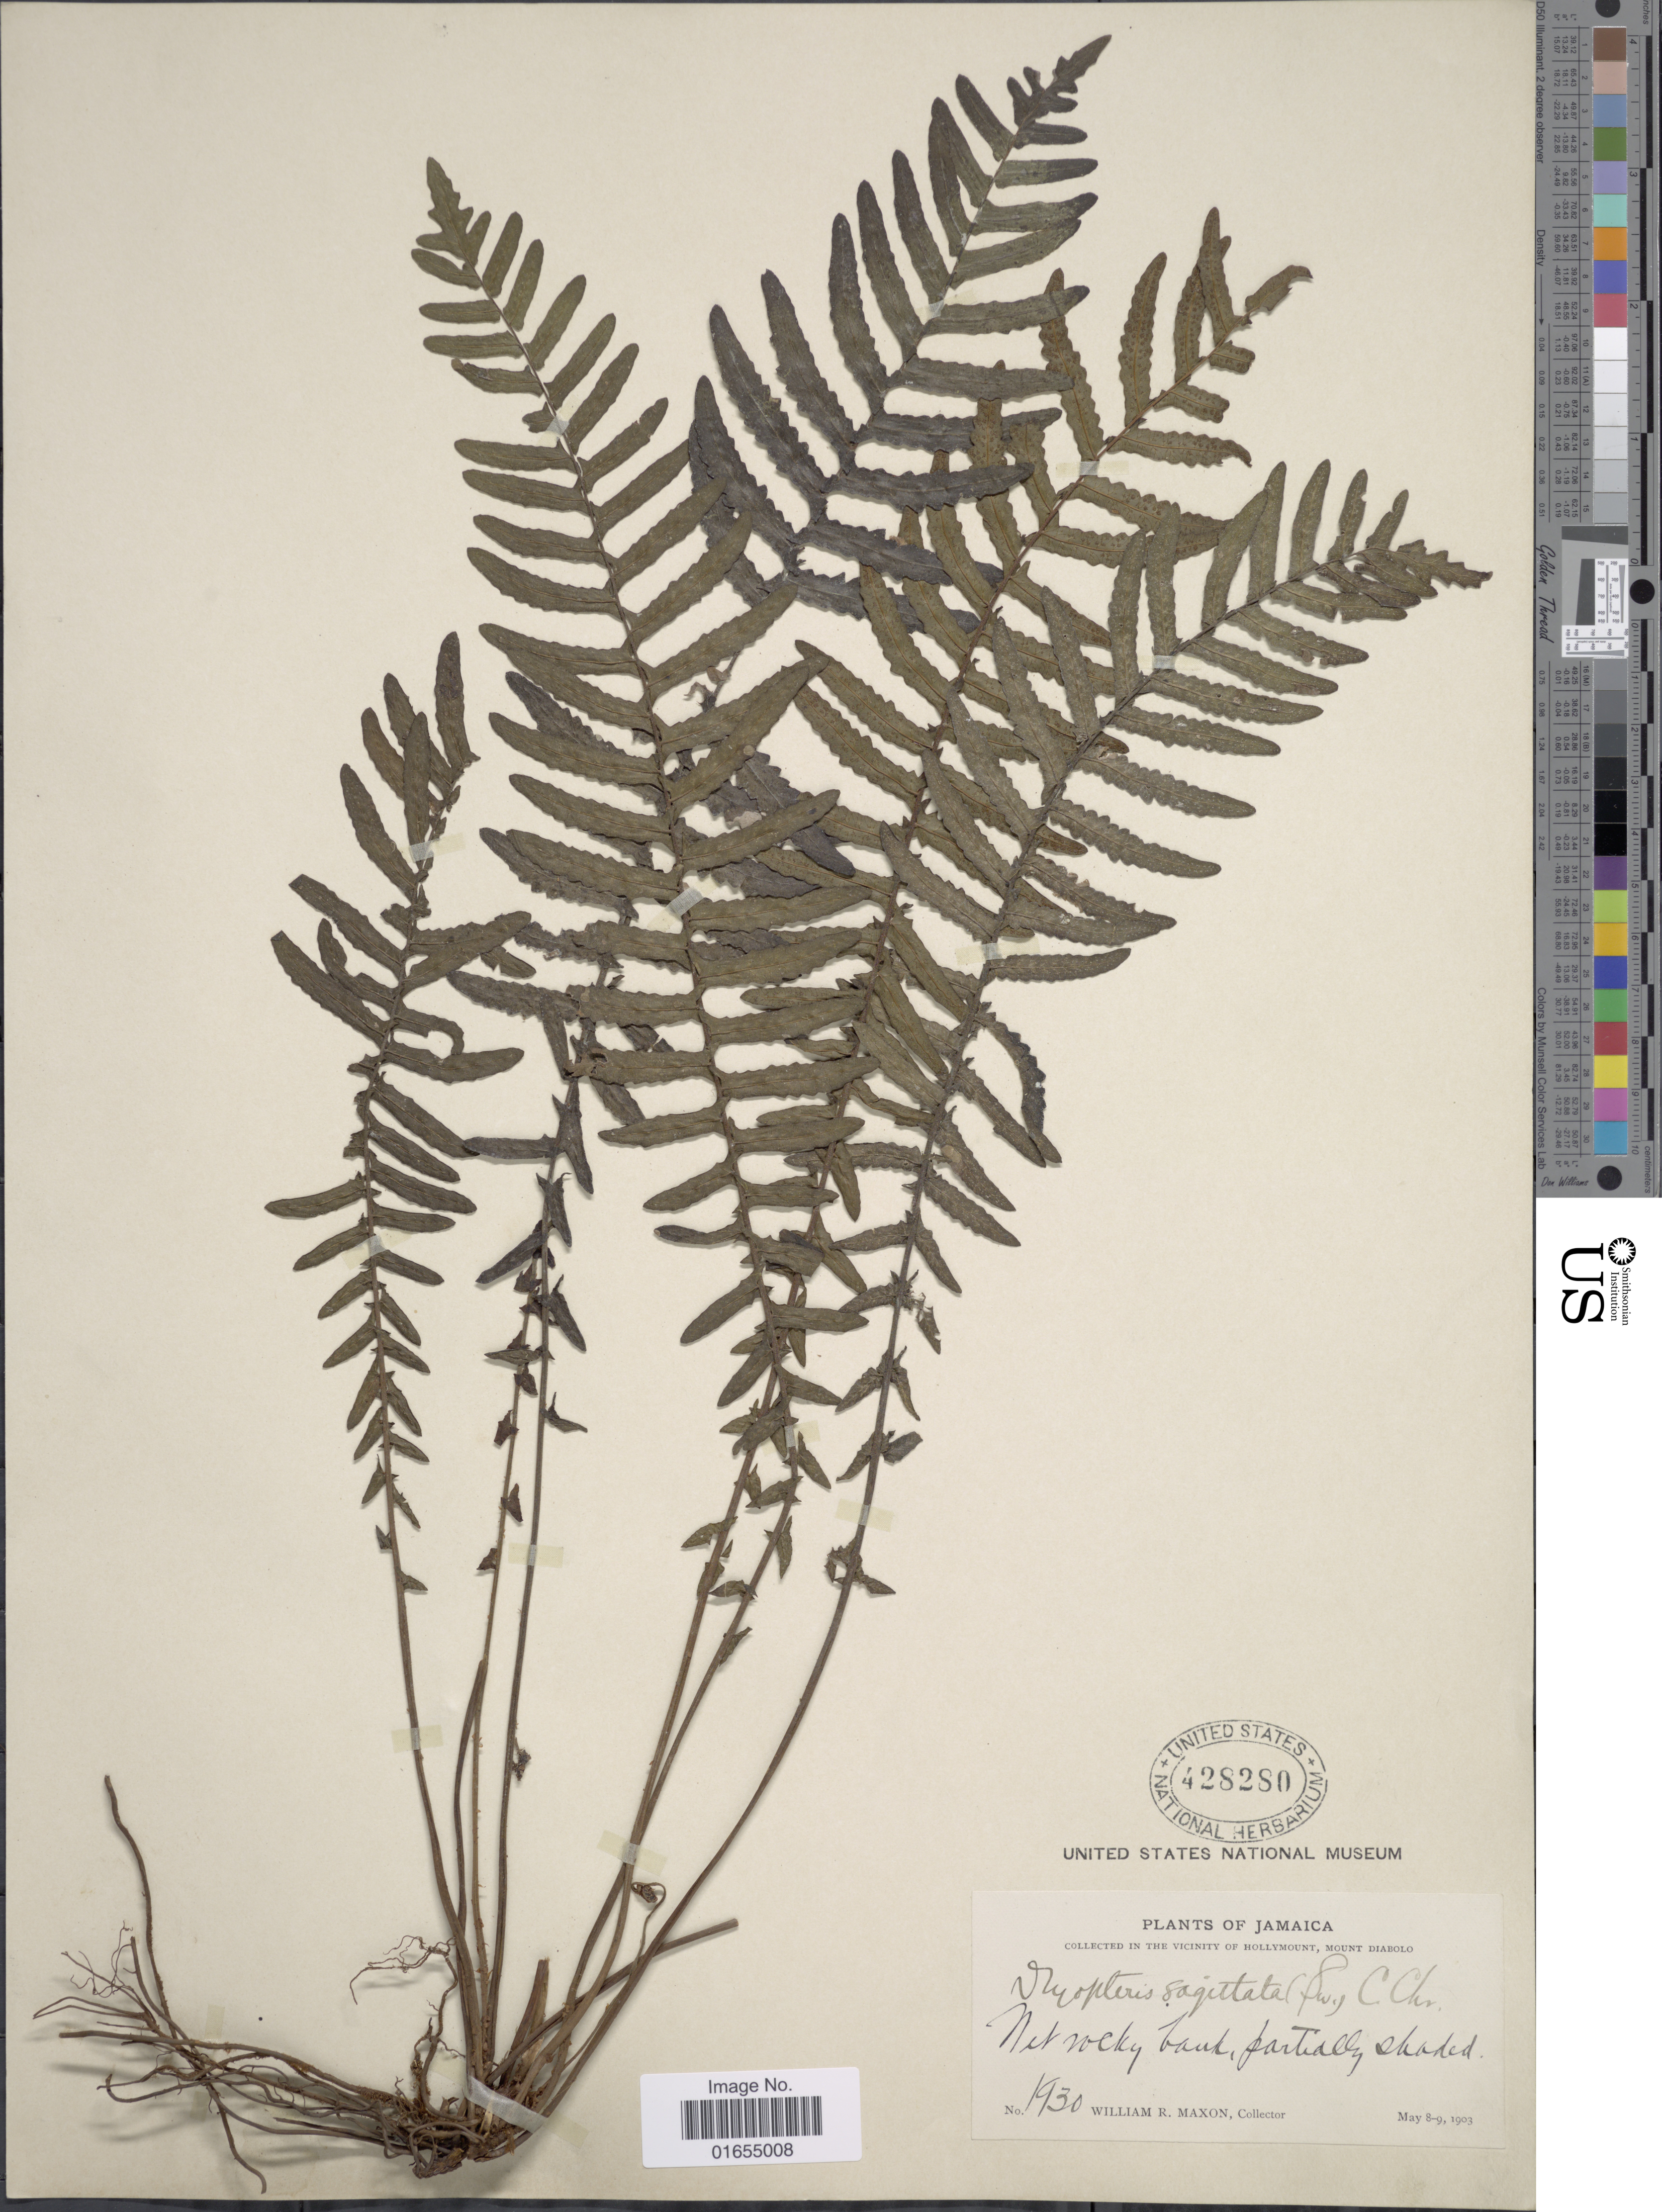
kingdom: Plantae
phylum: Tracheophyta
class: Polypodiopsida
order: Polypodiales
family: Thelypteridaceae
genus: Goniopteris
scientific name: Goniopteris sagittata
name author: (Sw.) Pic. Serm.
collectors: W. R. Maxon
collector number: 1930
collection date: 1903-05-08/1903-05-09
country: Jamaica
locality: Vicinity of Hollymount, Mount Diabolo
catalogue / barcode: US 428280